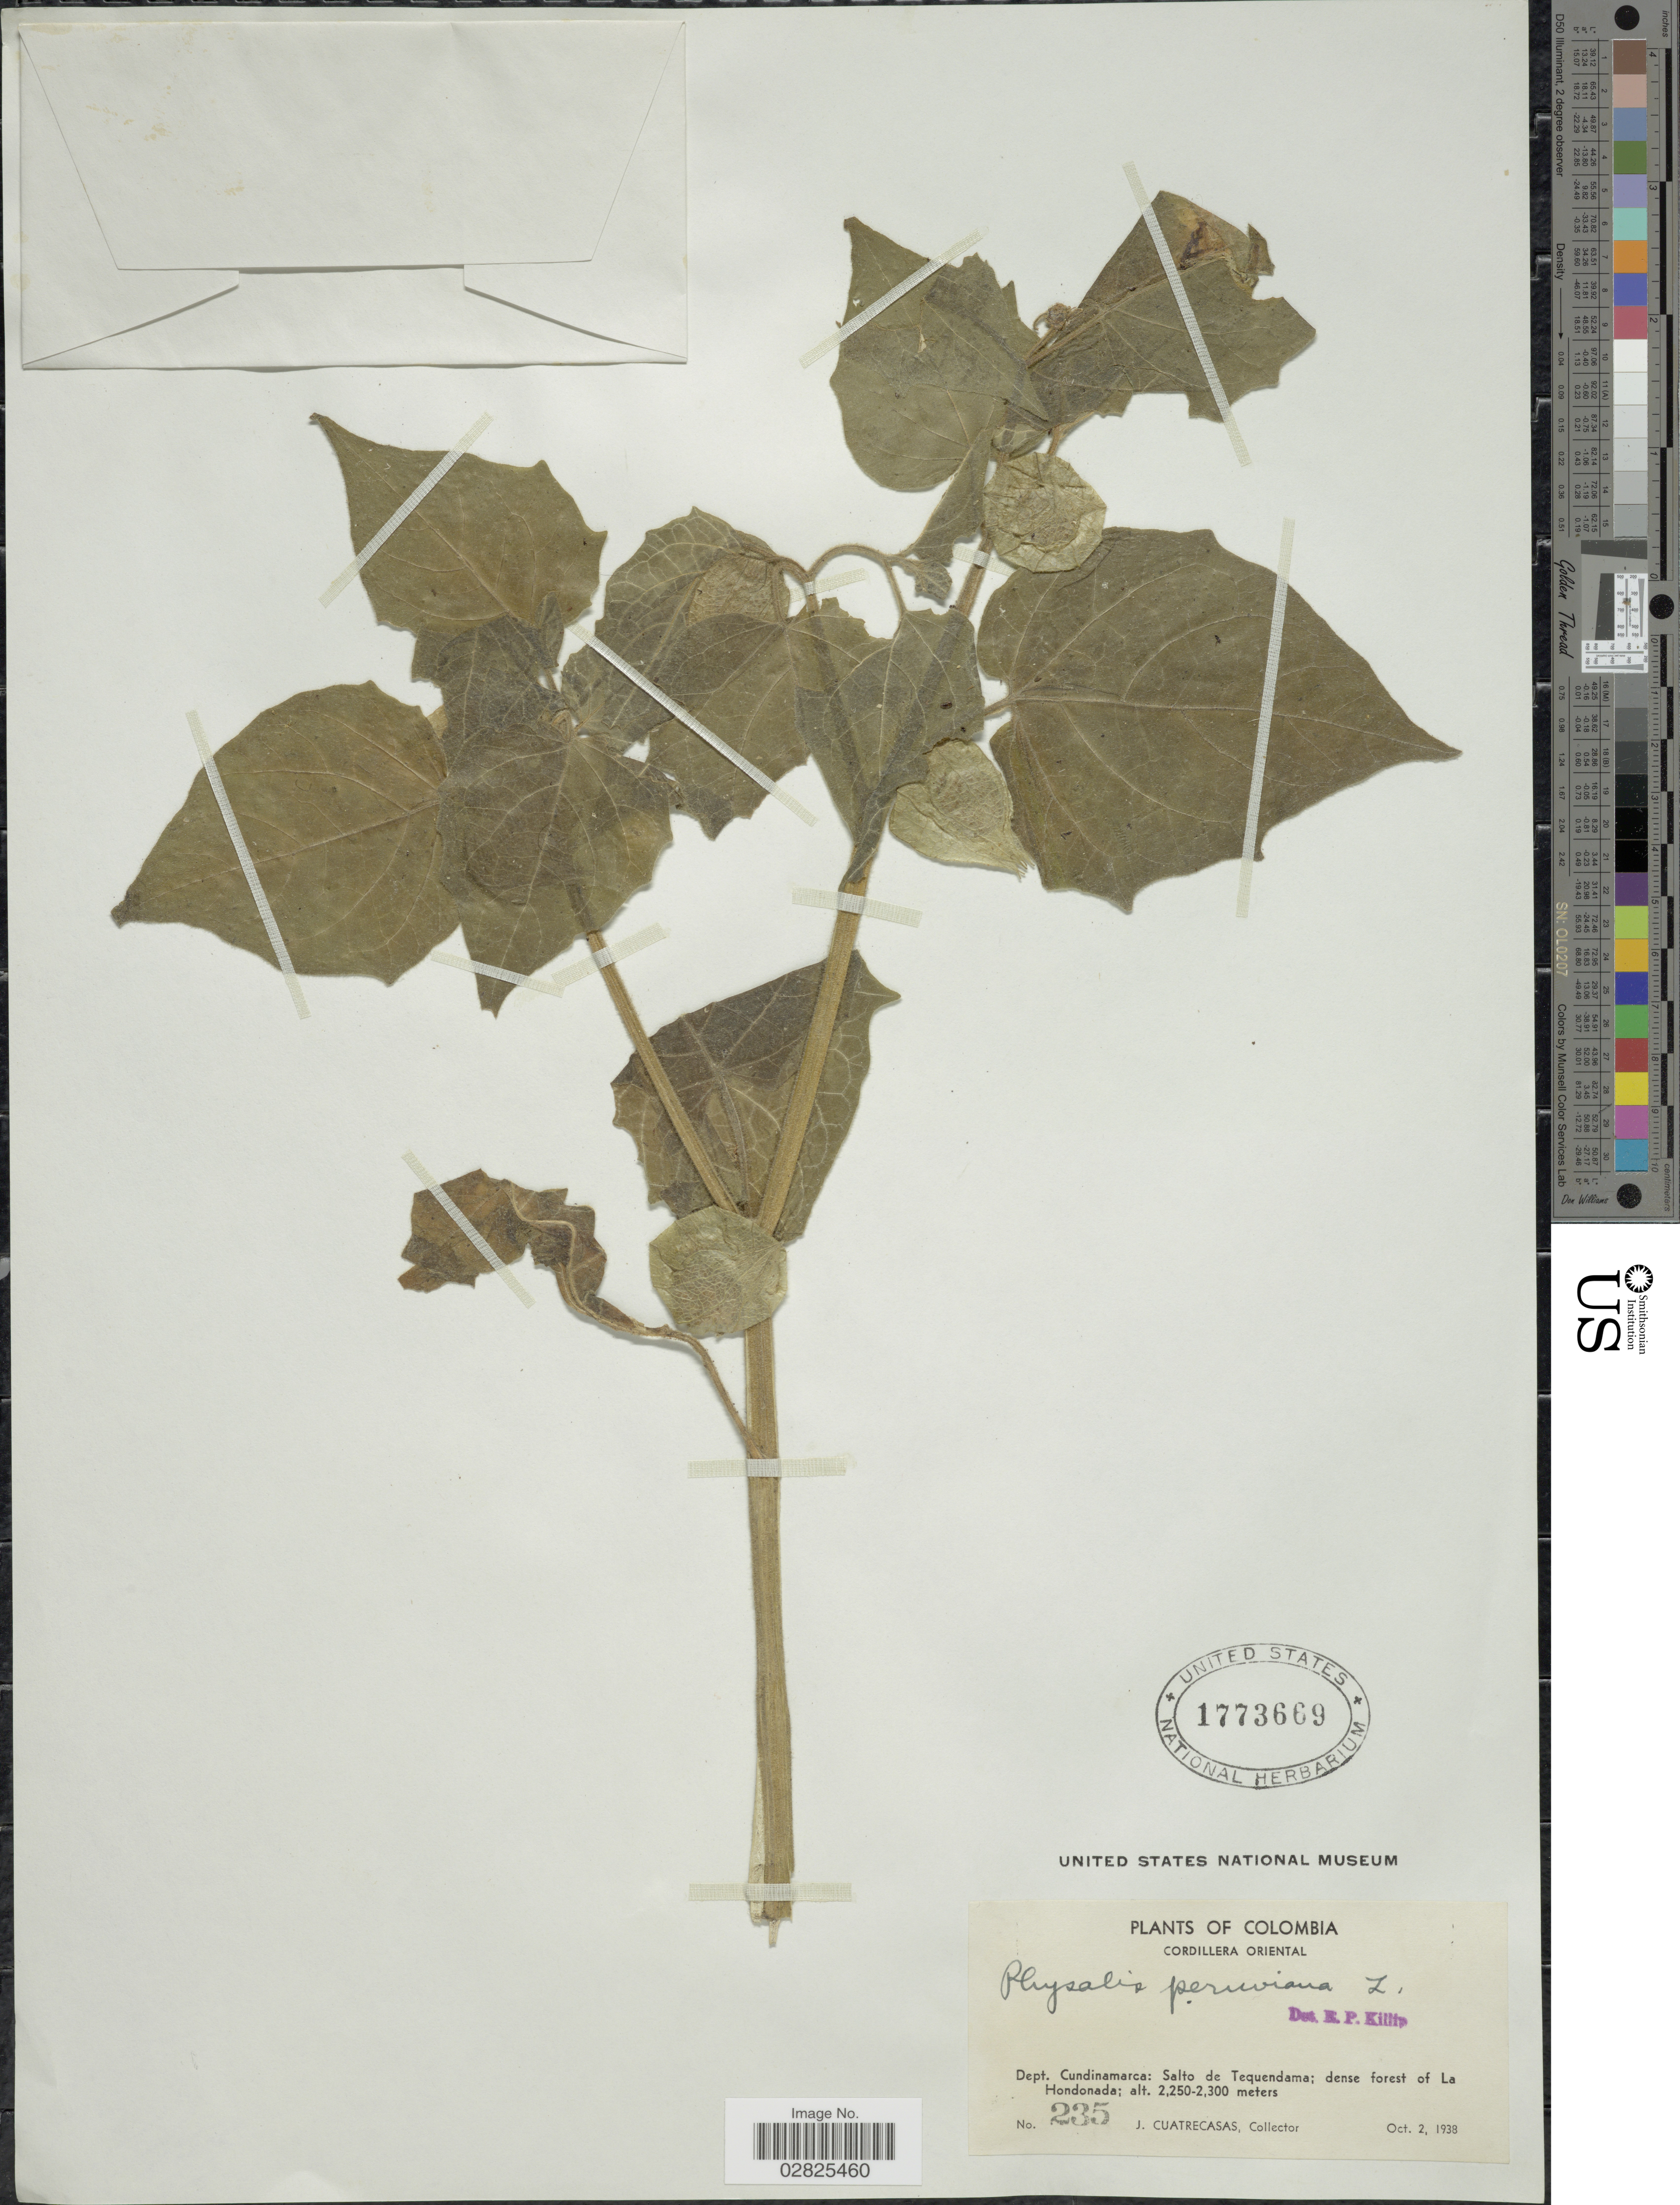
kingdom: Plantae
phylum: Tracheophyta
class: Magnoliopsida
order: Solanales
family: Solanaceae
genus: Physalis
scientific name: Physalis peruviana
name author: L.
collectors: J. Cuatrecasas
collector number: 235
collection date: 1938-10-02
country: Colombia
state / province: Cundinamarca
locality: Cordillera Oriental. Dept. Cundinamarca: Salto de Tequendama: dense forest of La Hondonada.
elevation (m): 2250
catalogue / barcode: US 1773669